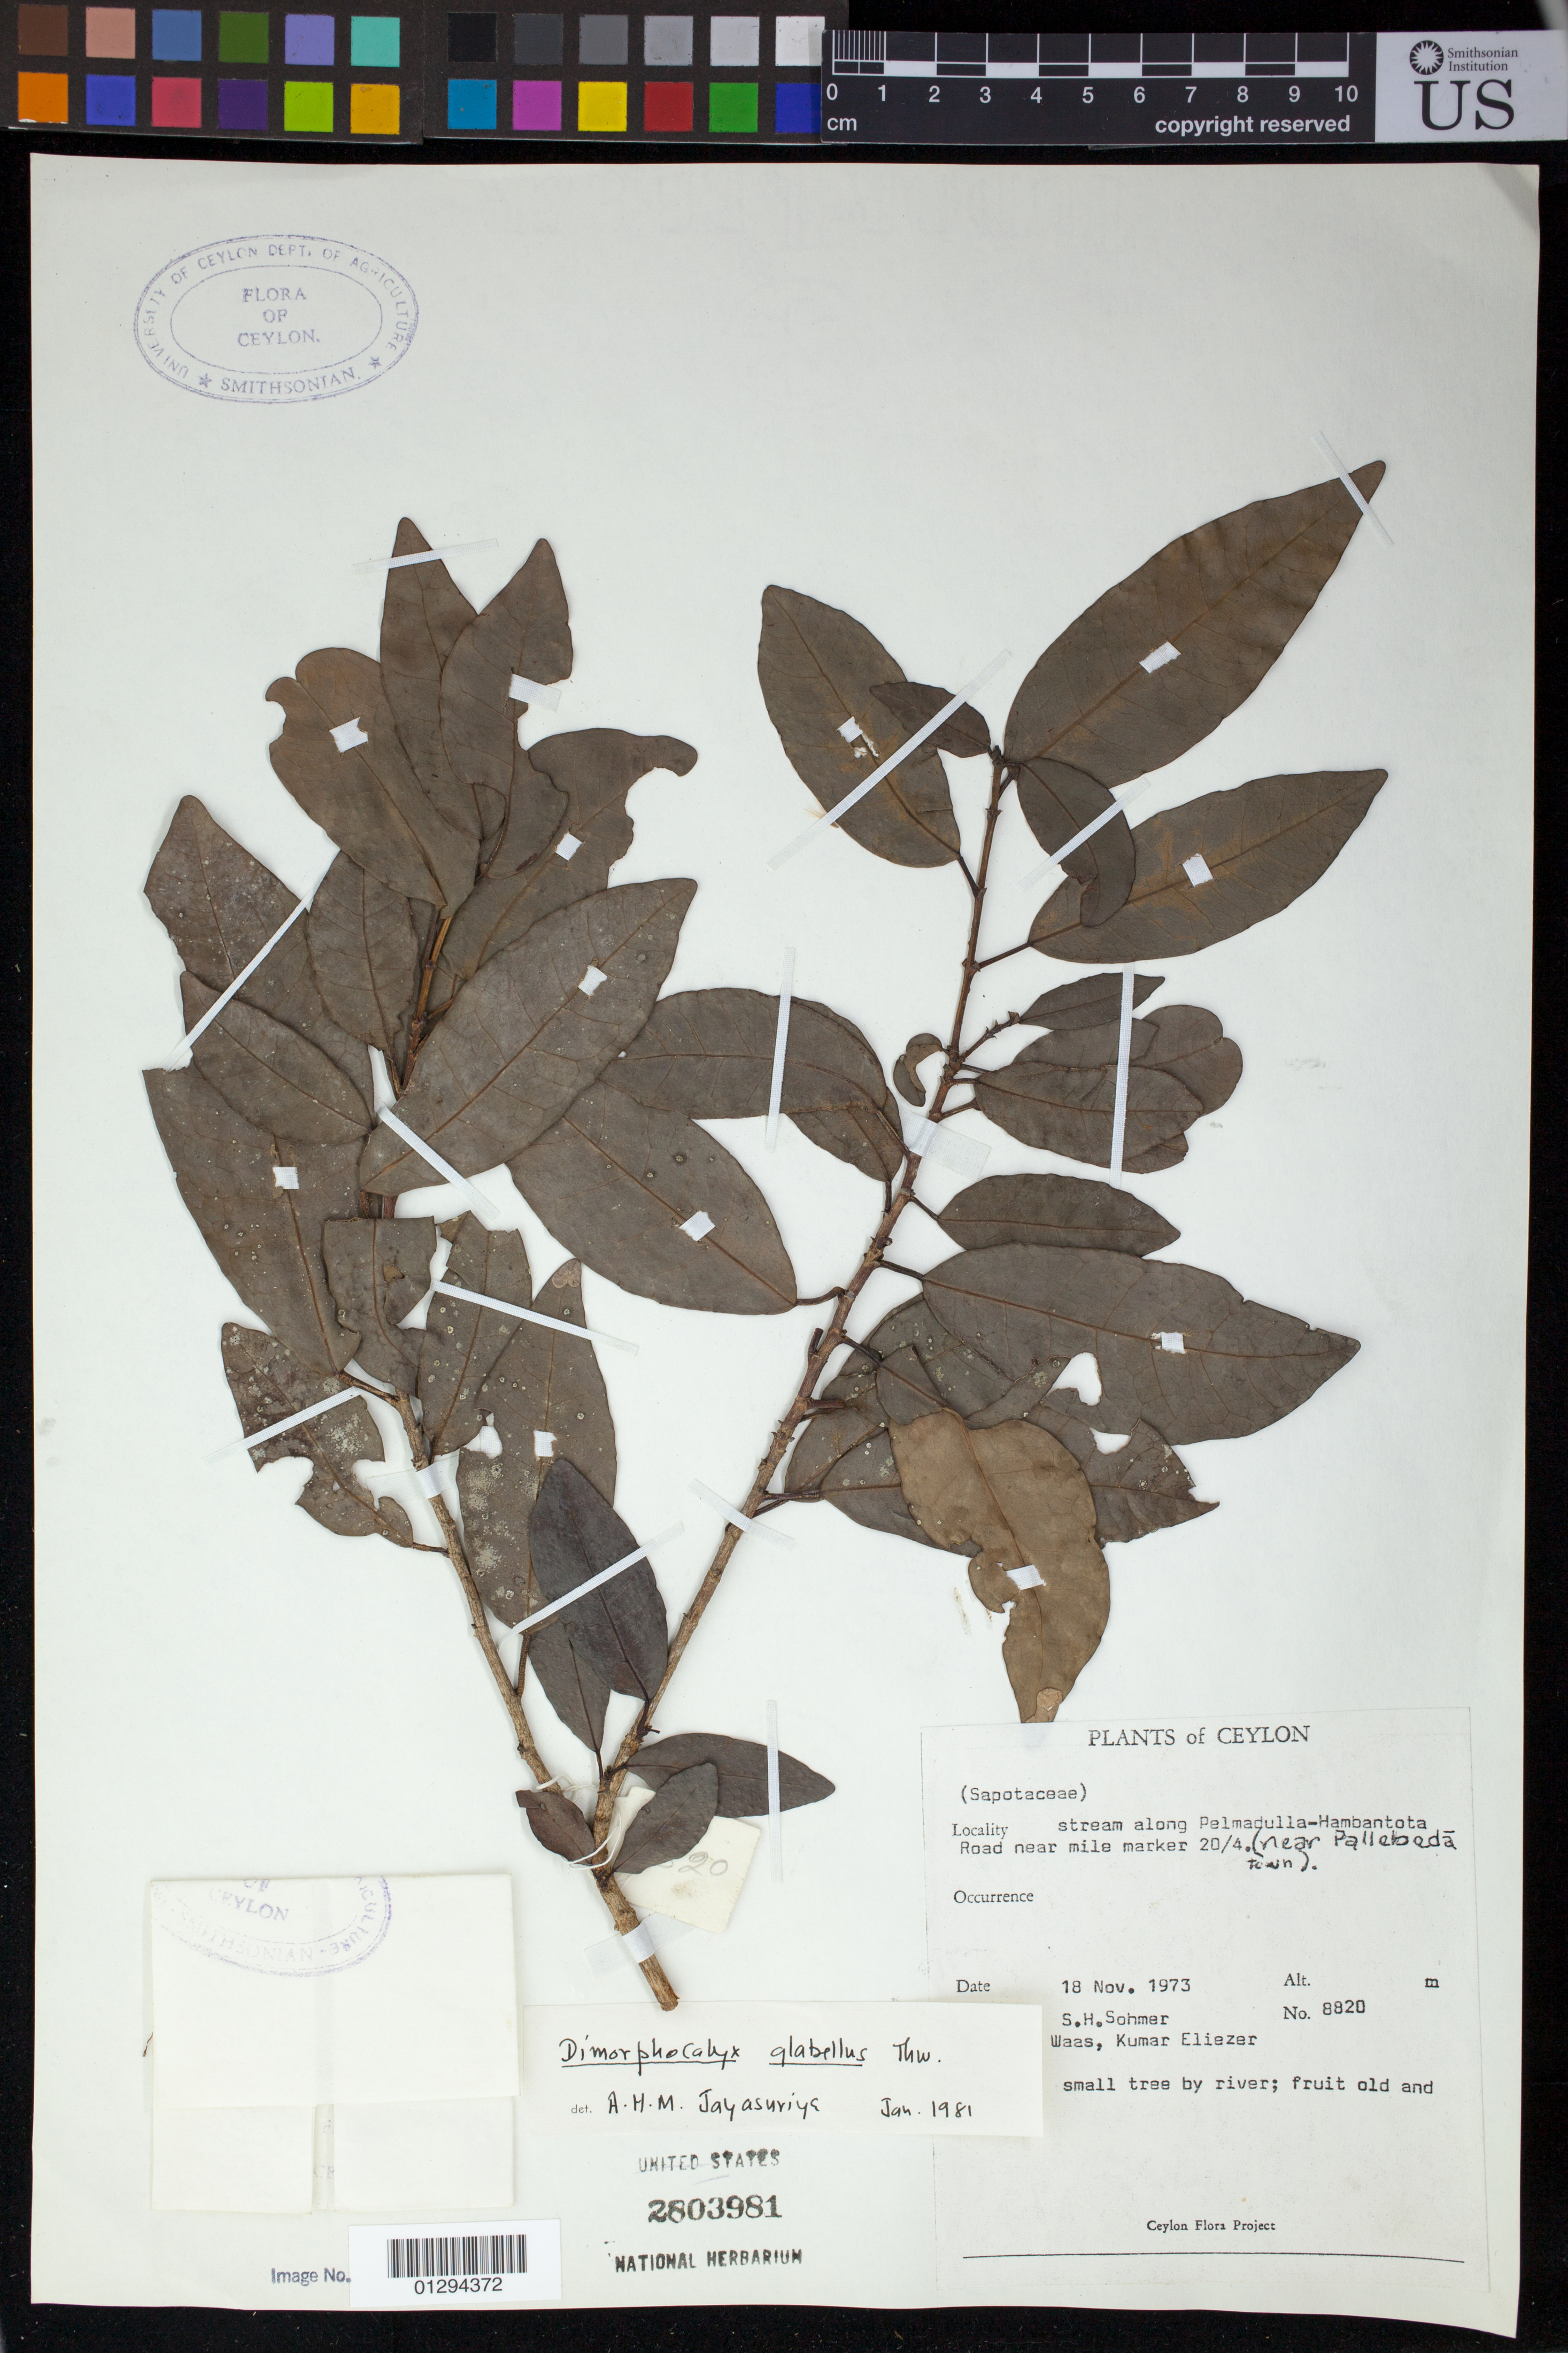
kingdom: Plantae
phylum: Tracheophyta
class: Magnoliopsida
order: Malpighiales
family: Euphorbiaceae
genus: Dimorphocalyx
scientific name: Dimorphocalyx glabellus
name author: Thwaites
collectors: S. H. Sohmer & K. Waas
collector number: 8820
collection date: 1973-11-18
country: Sri Lanka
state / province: Sabaragamuwa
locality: Stream along Pelmedulla-Hambantota Road near mile marker 20/4 (near Pallebeda [Pallebedda]town).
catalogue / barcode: US 2803981